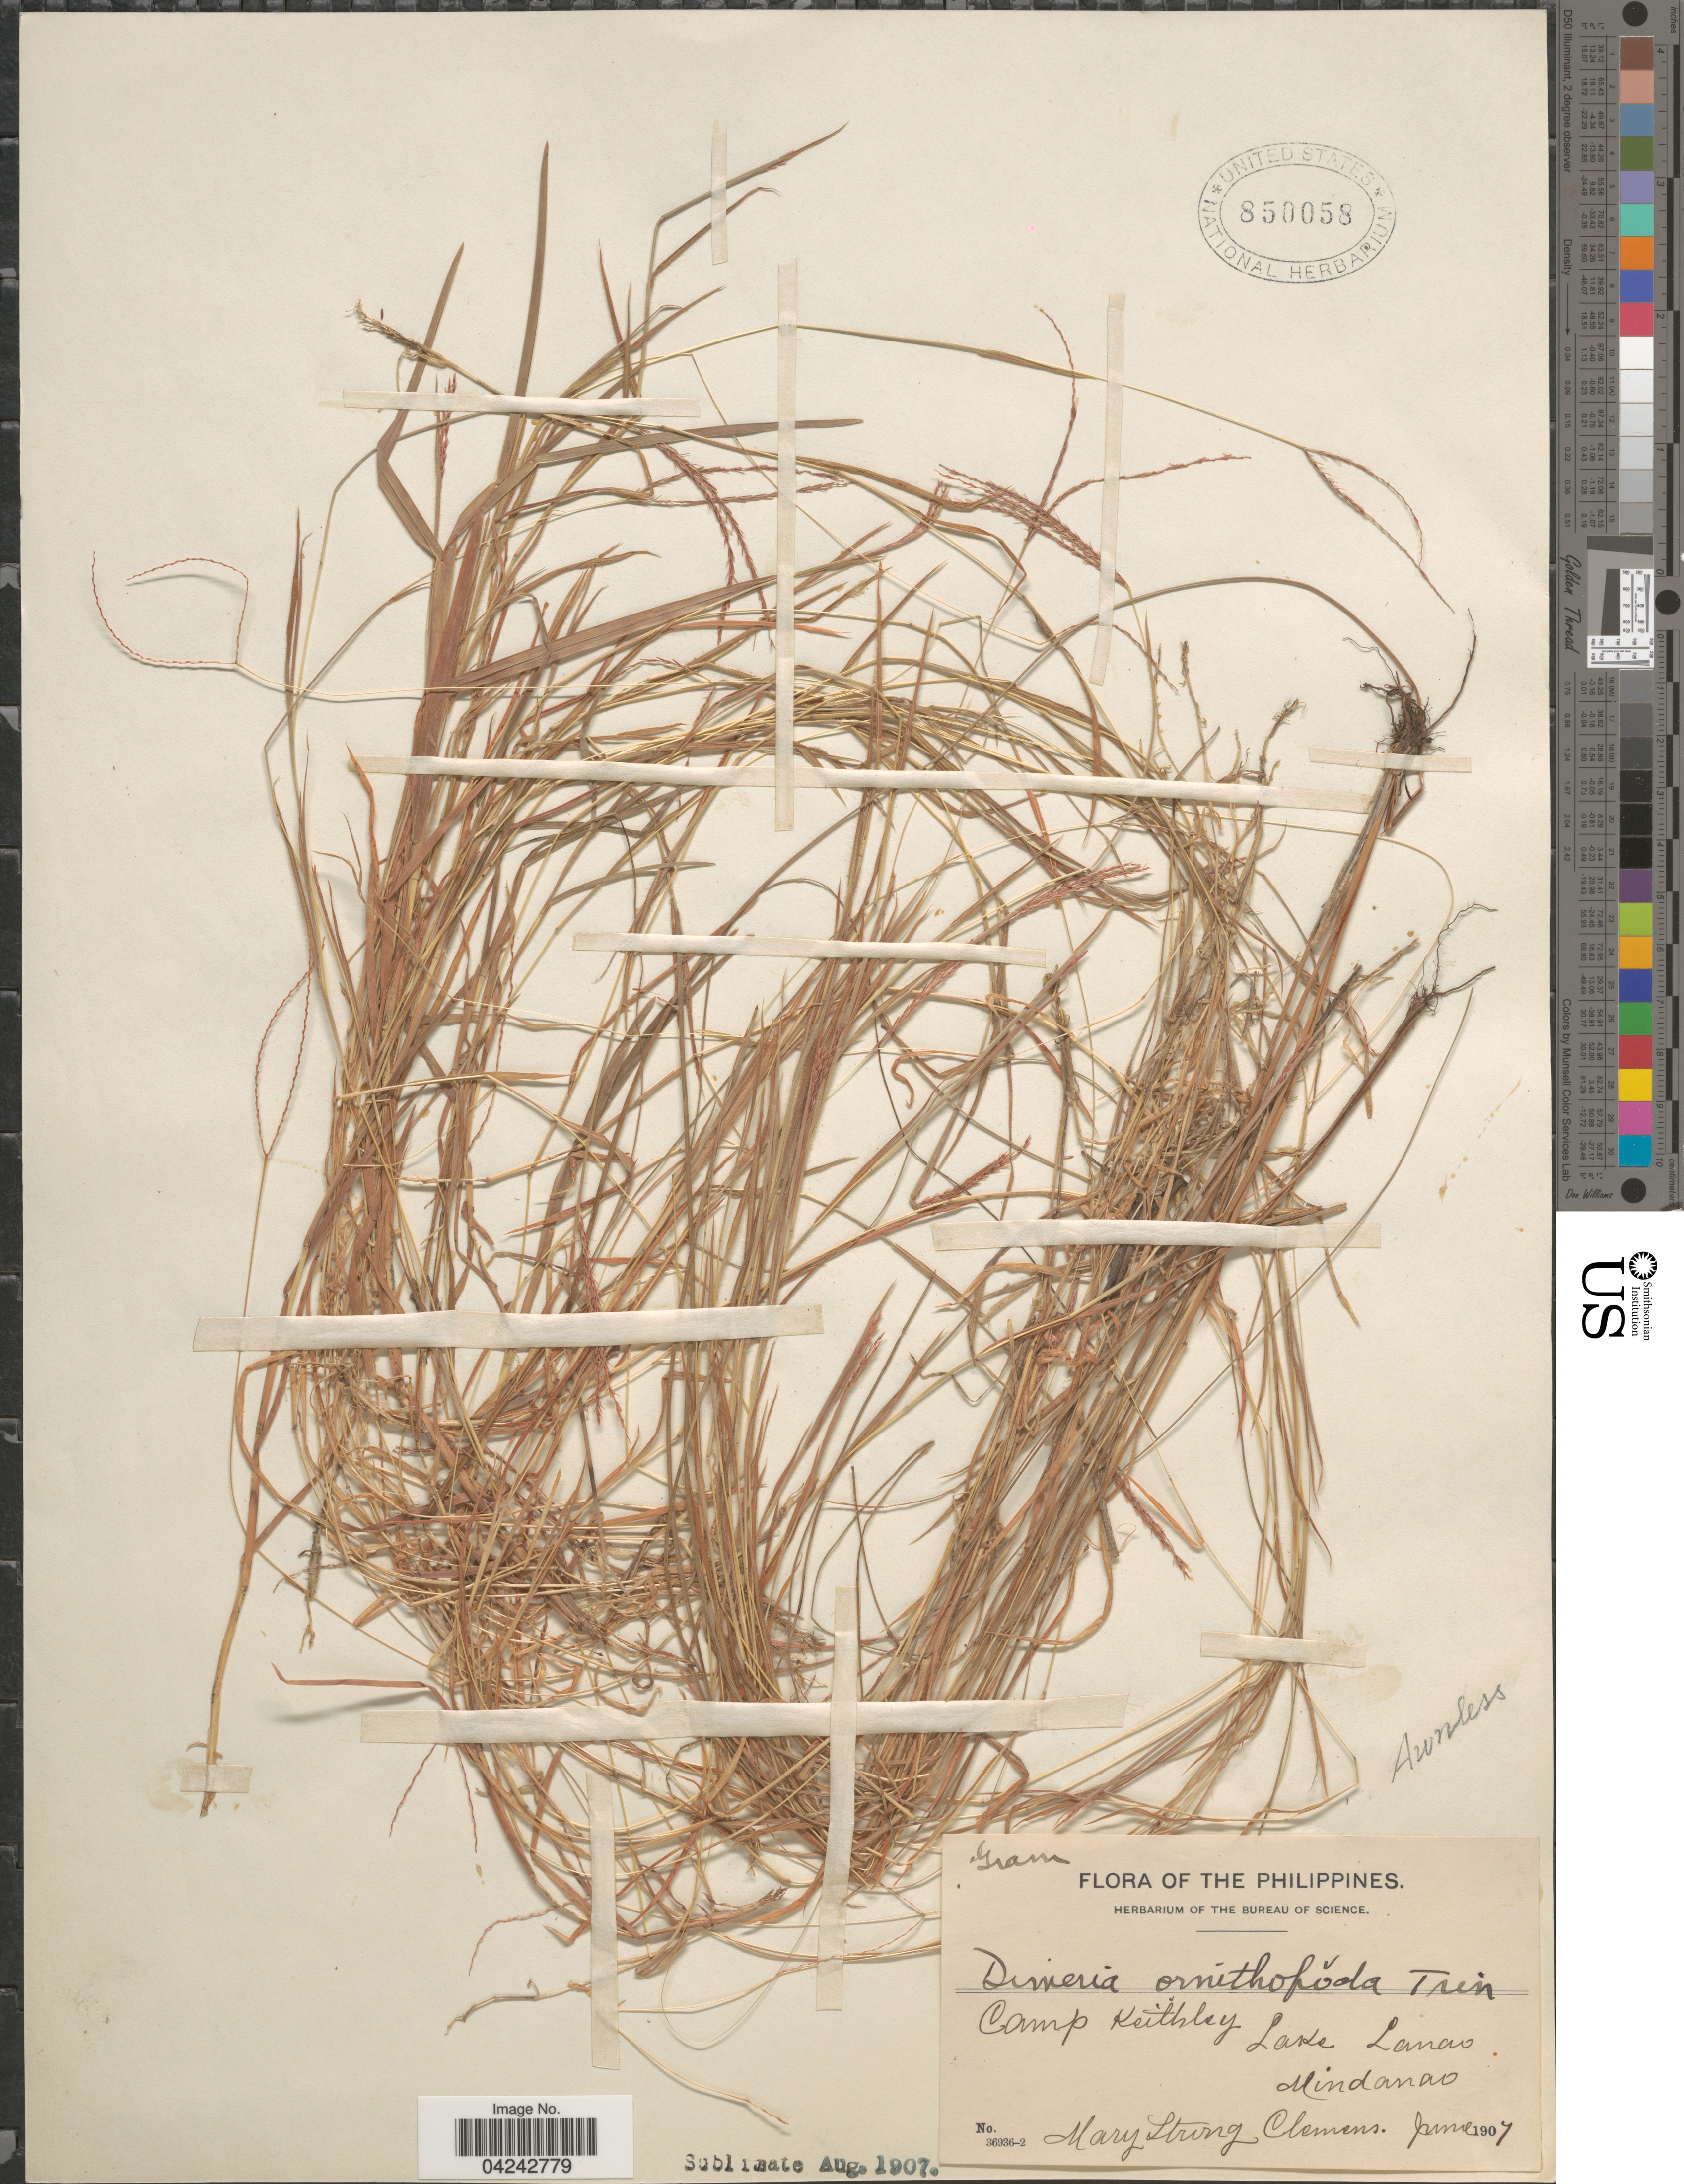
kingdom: Plantae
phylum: Tracheophyta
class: Liliopsida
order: Poales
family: Poaceae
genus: Dimeria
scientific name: Dimeria ornithopoda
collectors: M. S. Clemens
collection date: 1907-06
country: Philippines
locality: Camp Keithley. Lake Lanao. Mindanao.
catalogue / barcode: US 850058